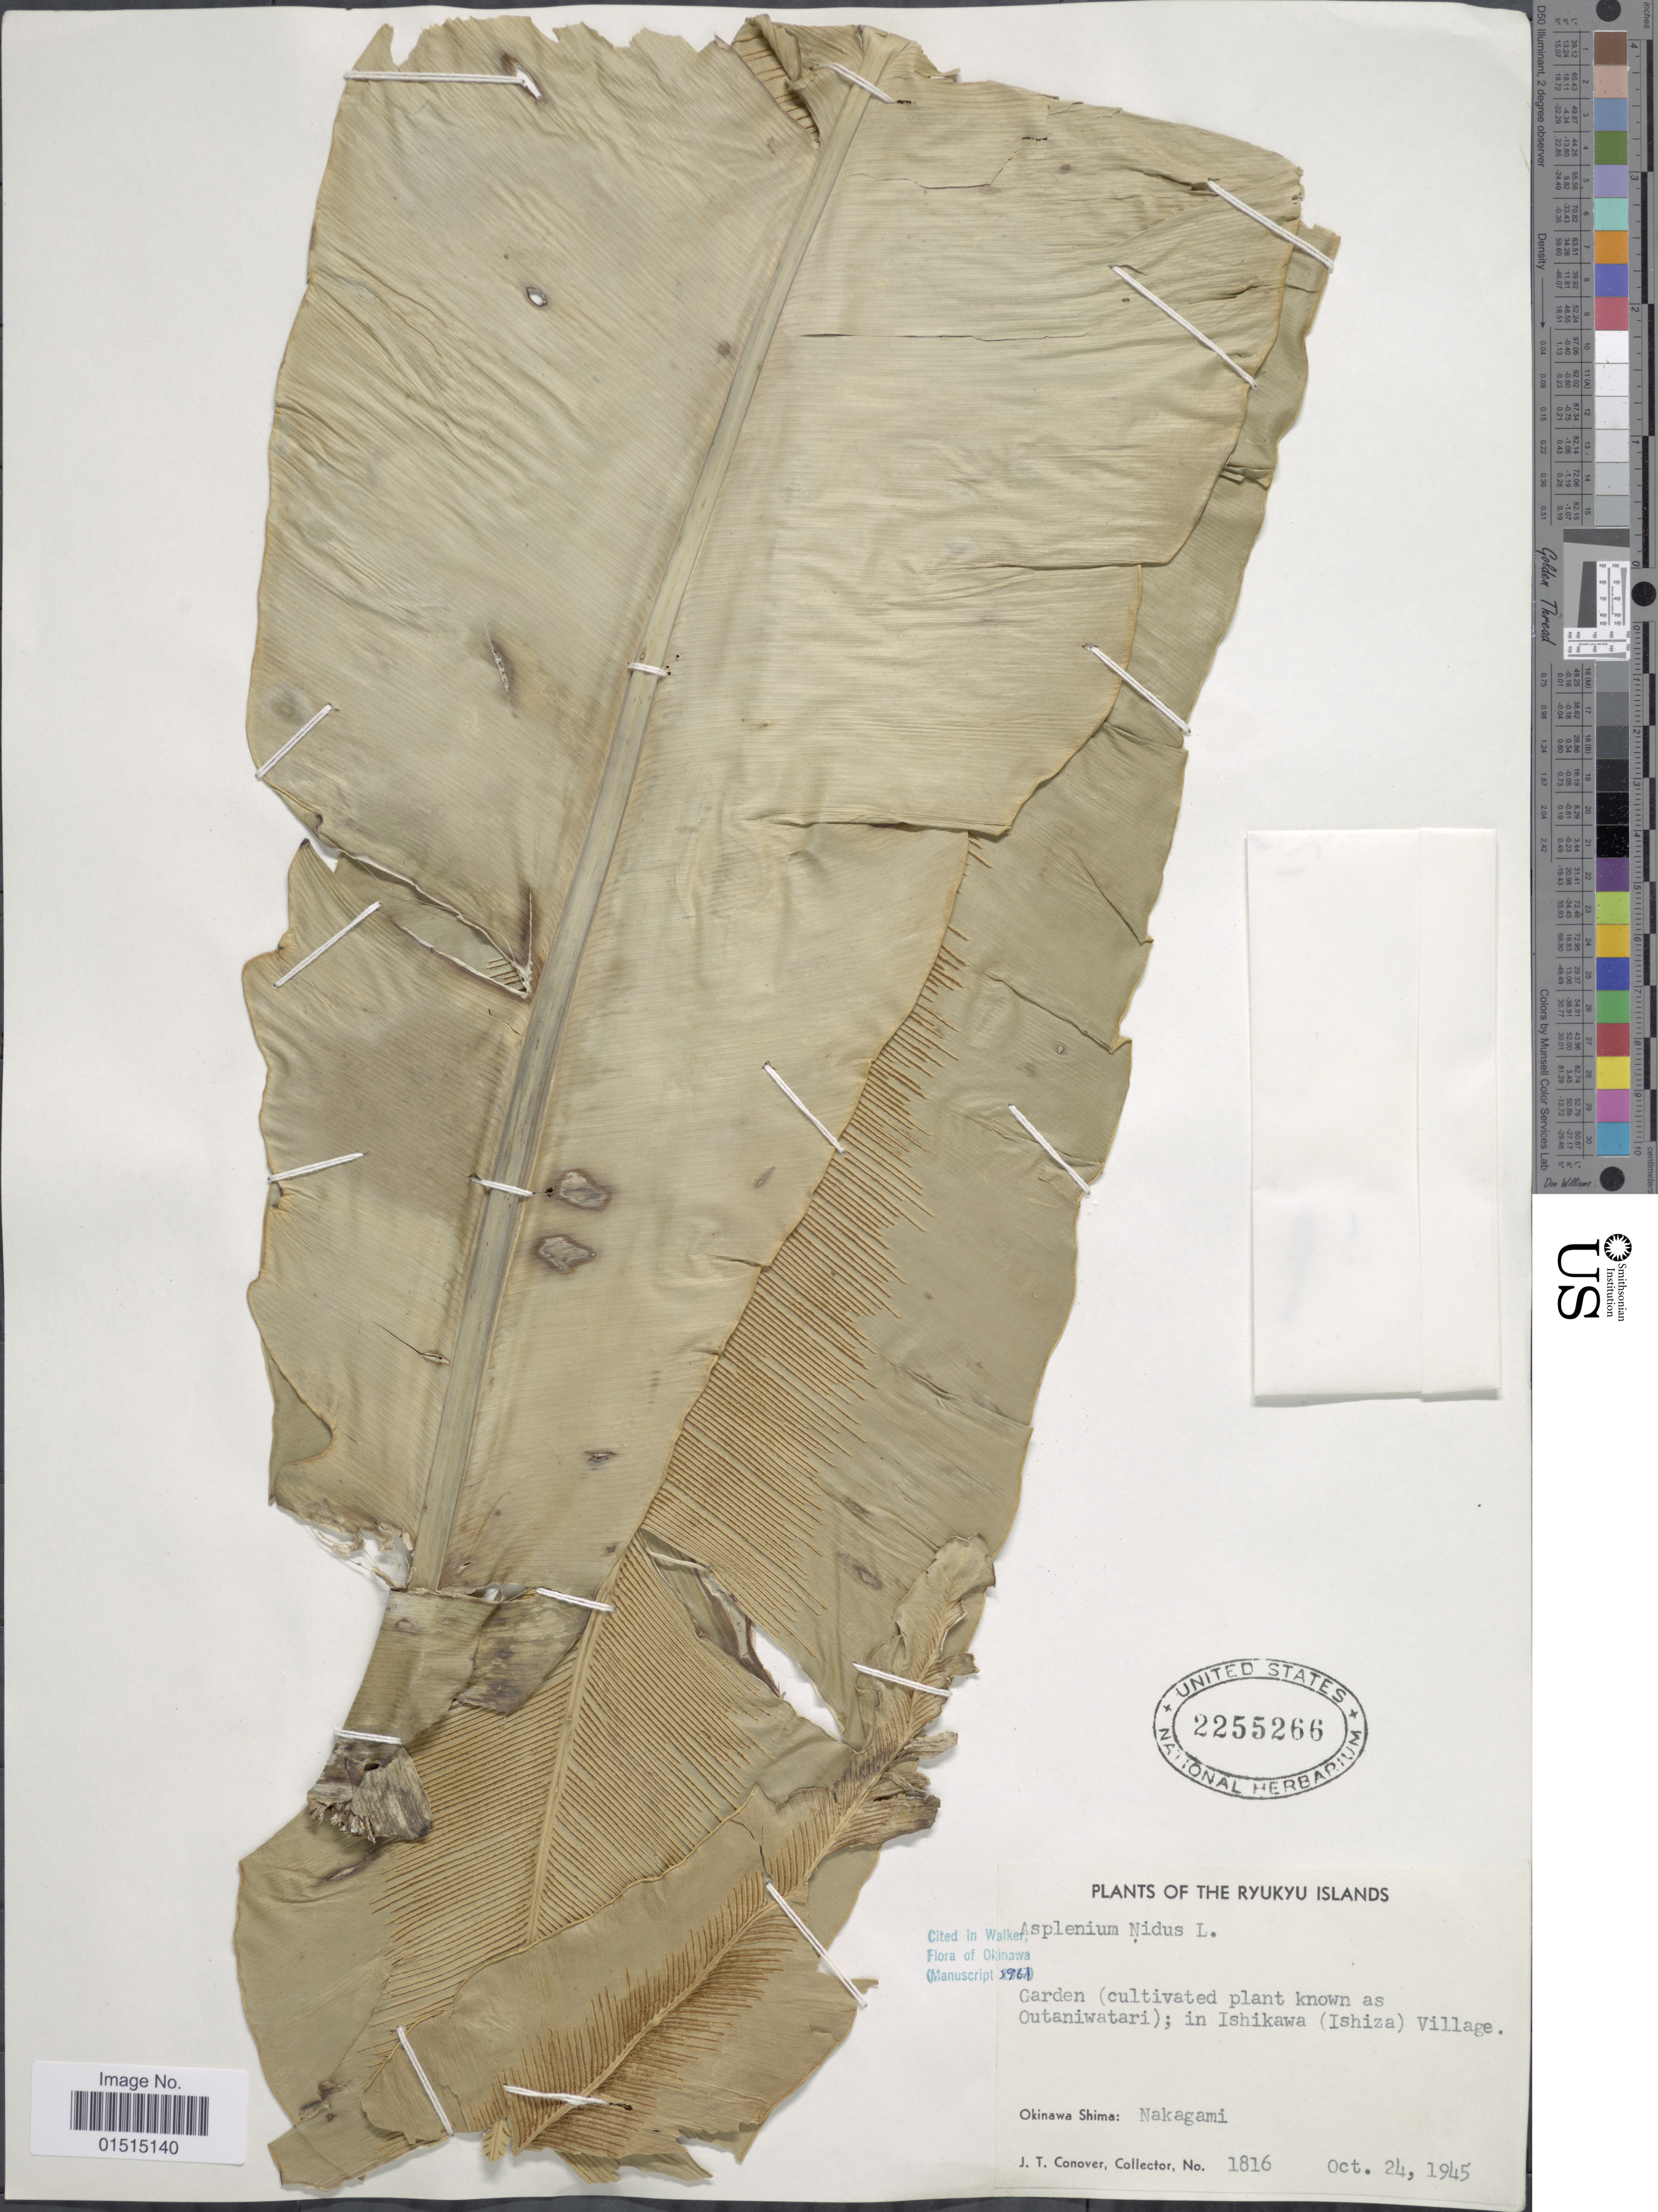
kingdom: Plantae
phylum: Tracheophyta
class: Polypodiopsida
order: Polypodiales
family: Aspleniaceae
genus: Asplenium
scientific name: Asplenium nidus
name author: L.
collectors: J. T. Conover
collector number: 1816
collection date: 1945-10-24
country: Japan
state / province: Okinawa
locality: Ryukyu Islands, Garden (cultivated plant known as Outaniwatari) ; in Ishikawa (Ishiza) Village, Okinawa Shima: Nakagami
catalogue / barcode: US 2255266